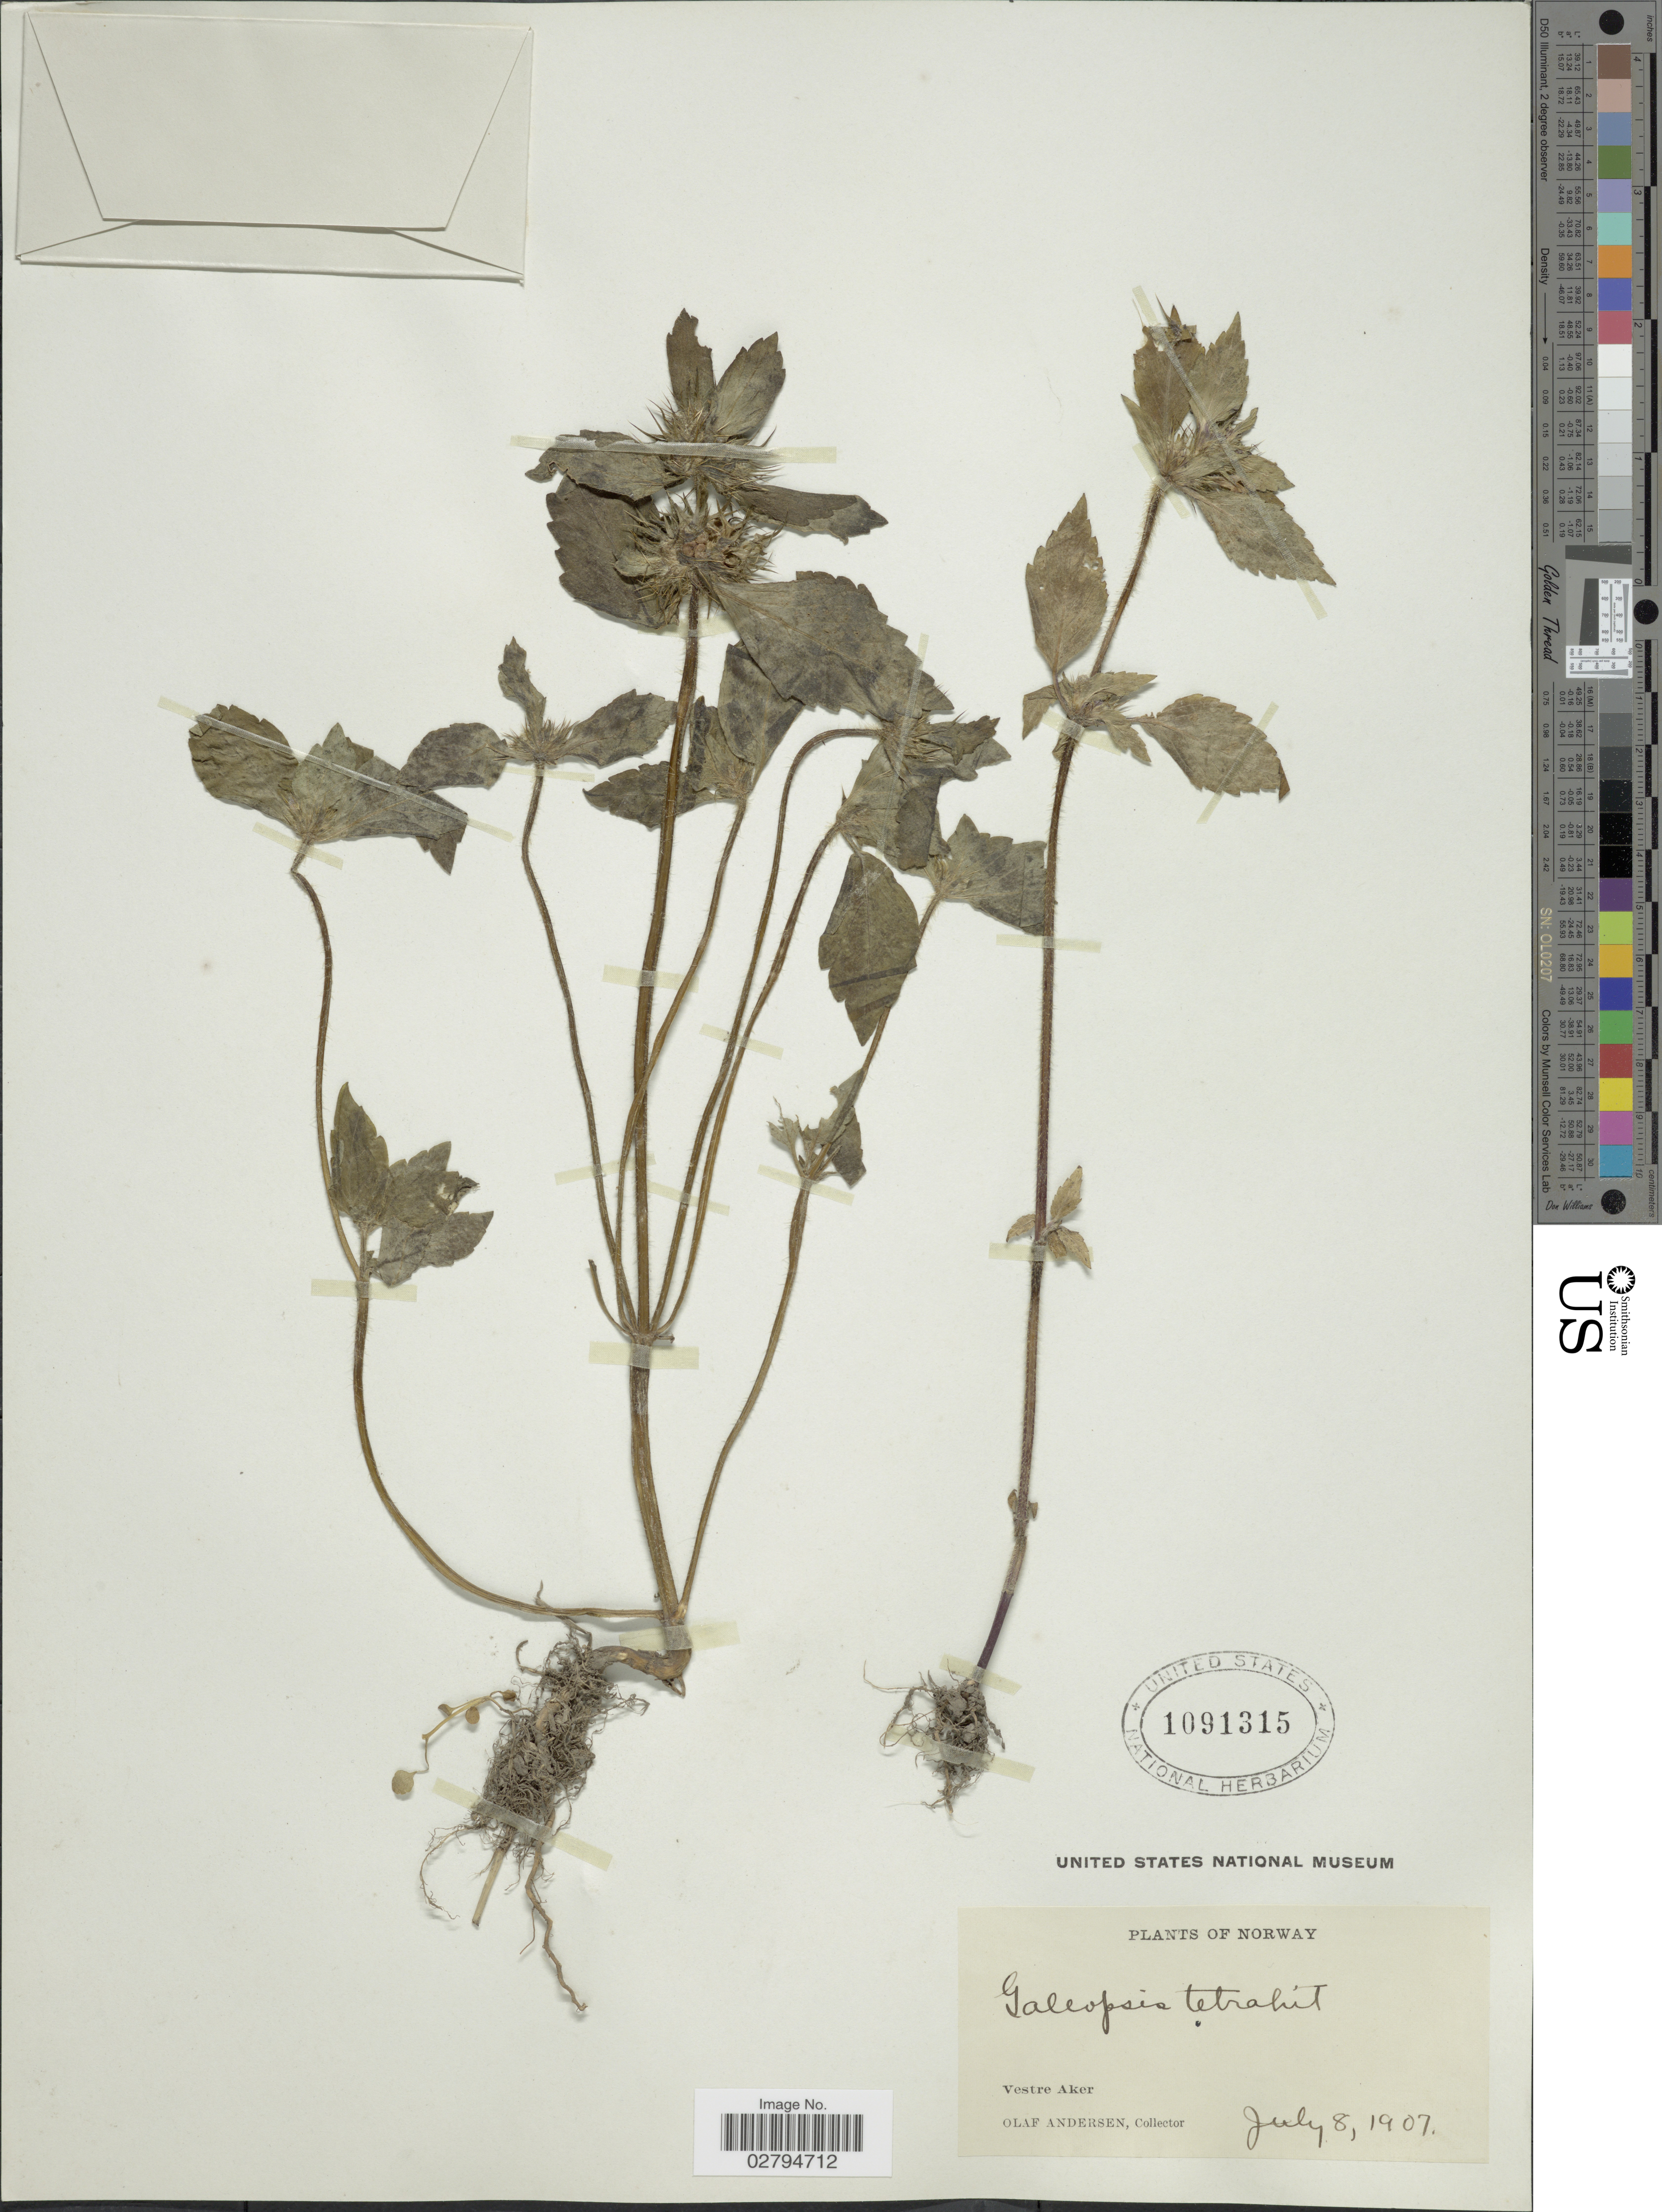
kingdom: Plantae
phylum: Tracheophyta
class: Magnoliopsida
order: Lamiales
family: Lamiaceae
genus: Galeopsis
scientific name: Galeopsis tetrahit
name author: L.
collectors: O. Andersen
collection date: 1907-07-08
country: Norway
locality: Vestre Aker.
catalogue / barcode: US 1091315